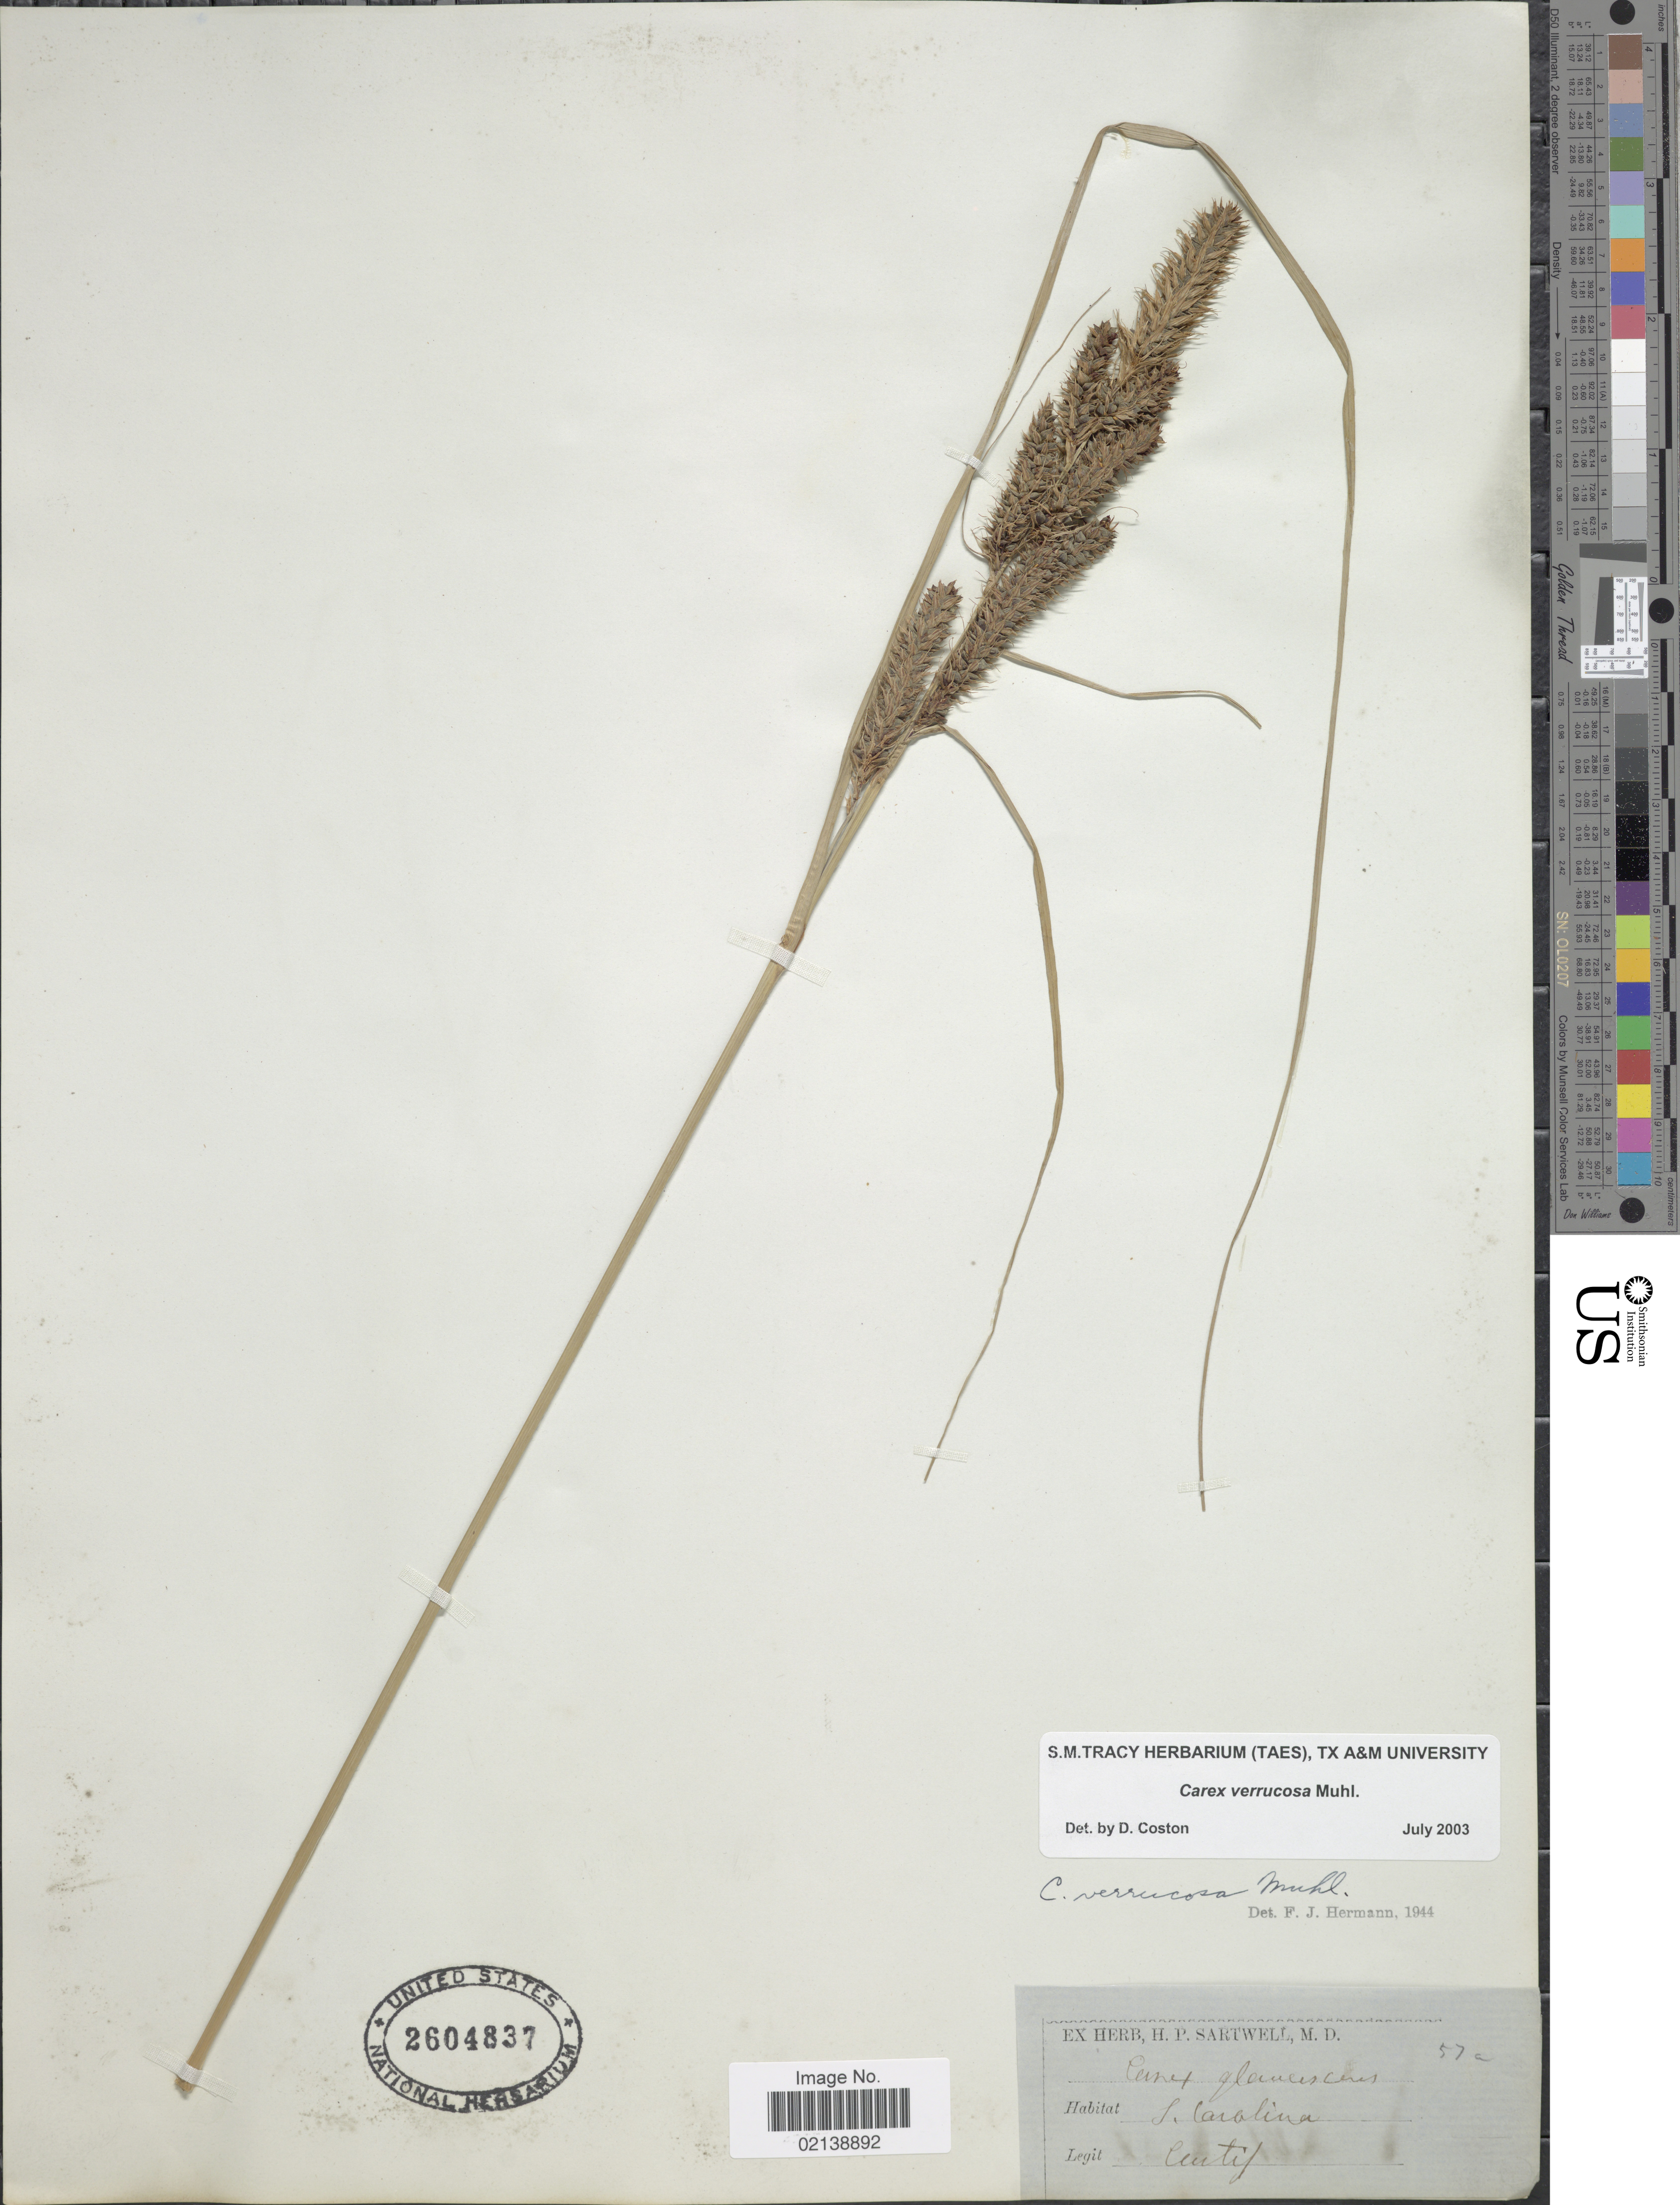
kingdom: Plantae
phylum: Tracheophyta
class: Liliopsida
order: Poales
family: Cyperaceae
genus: Carex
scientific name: Carex verrucosa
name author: Muhl.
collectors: -. Curtis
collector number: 57a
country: United States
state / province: South Carolina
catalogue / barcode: US 2604837